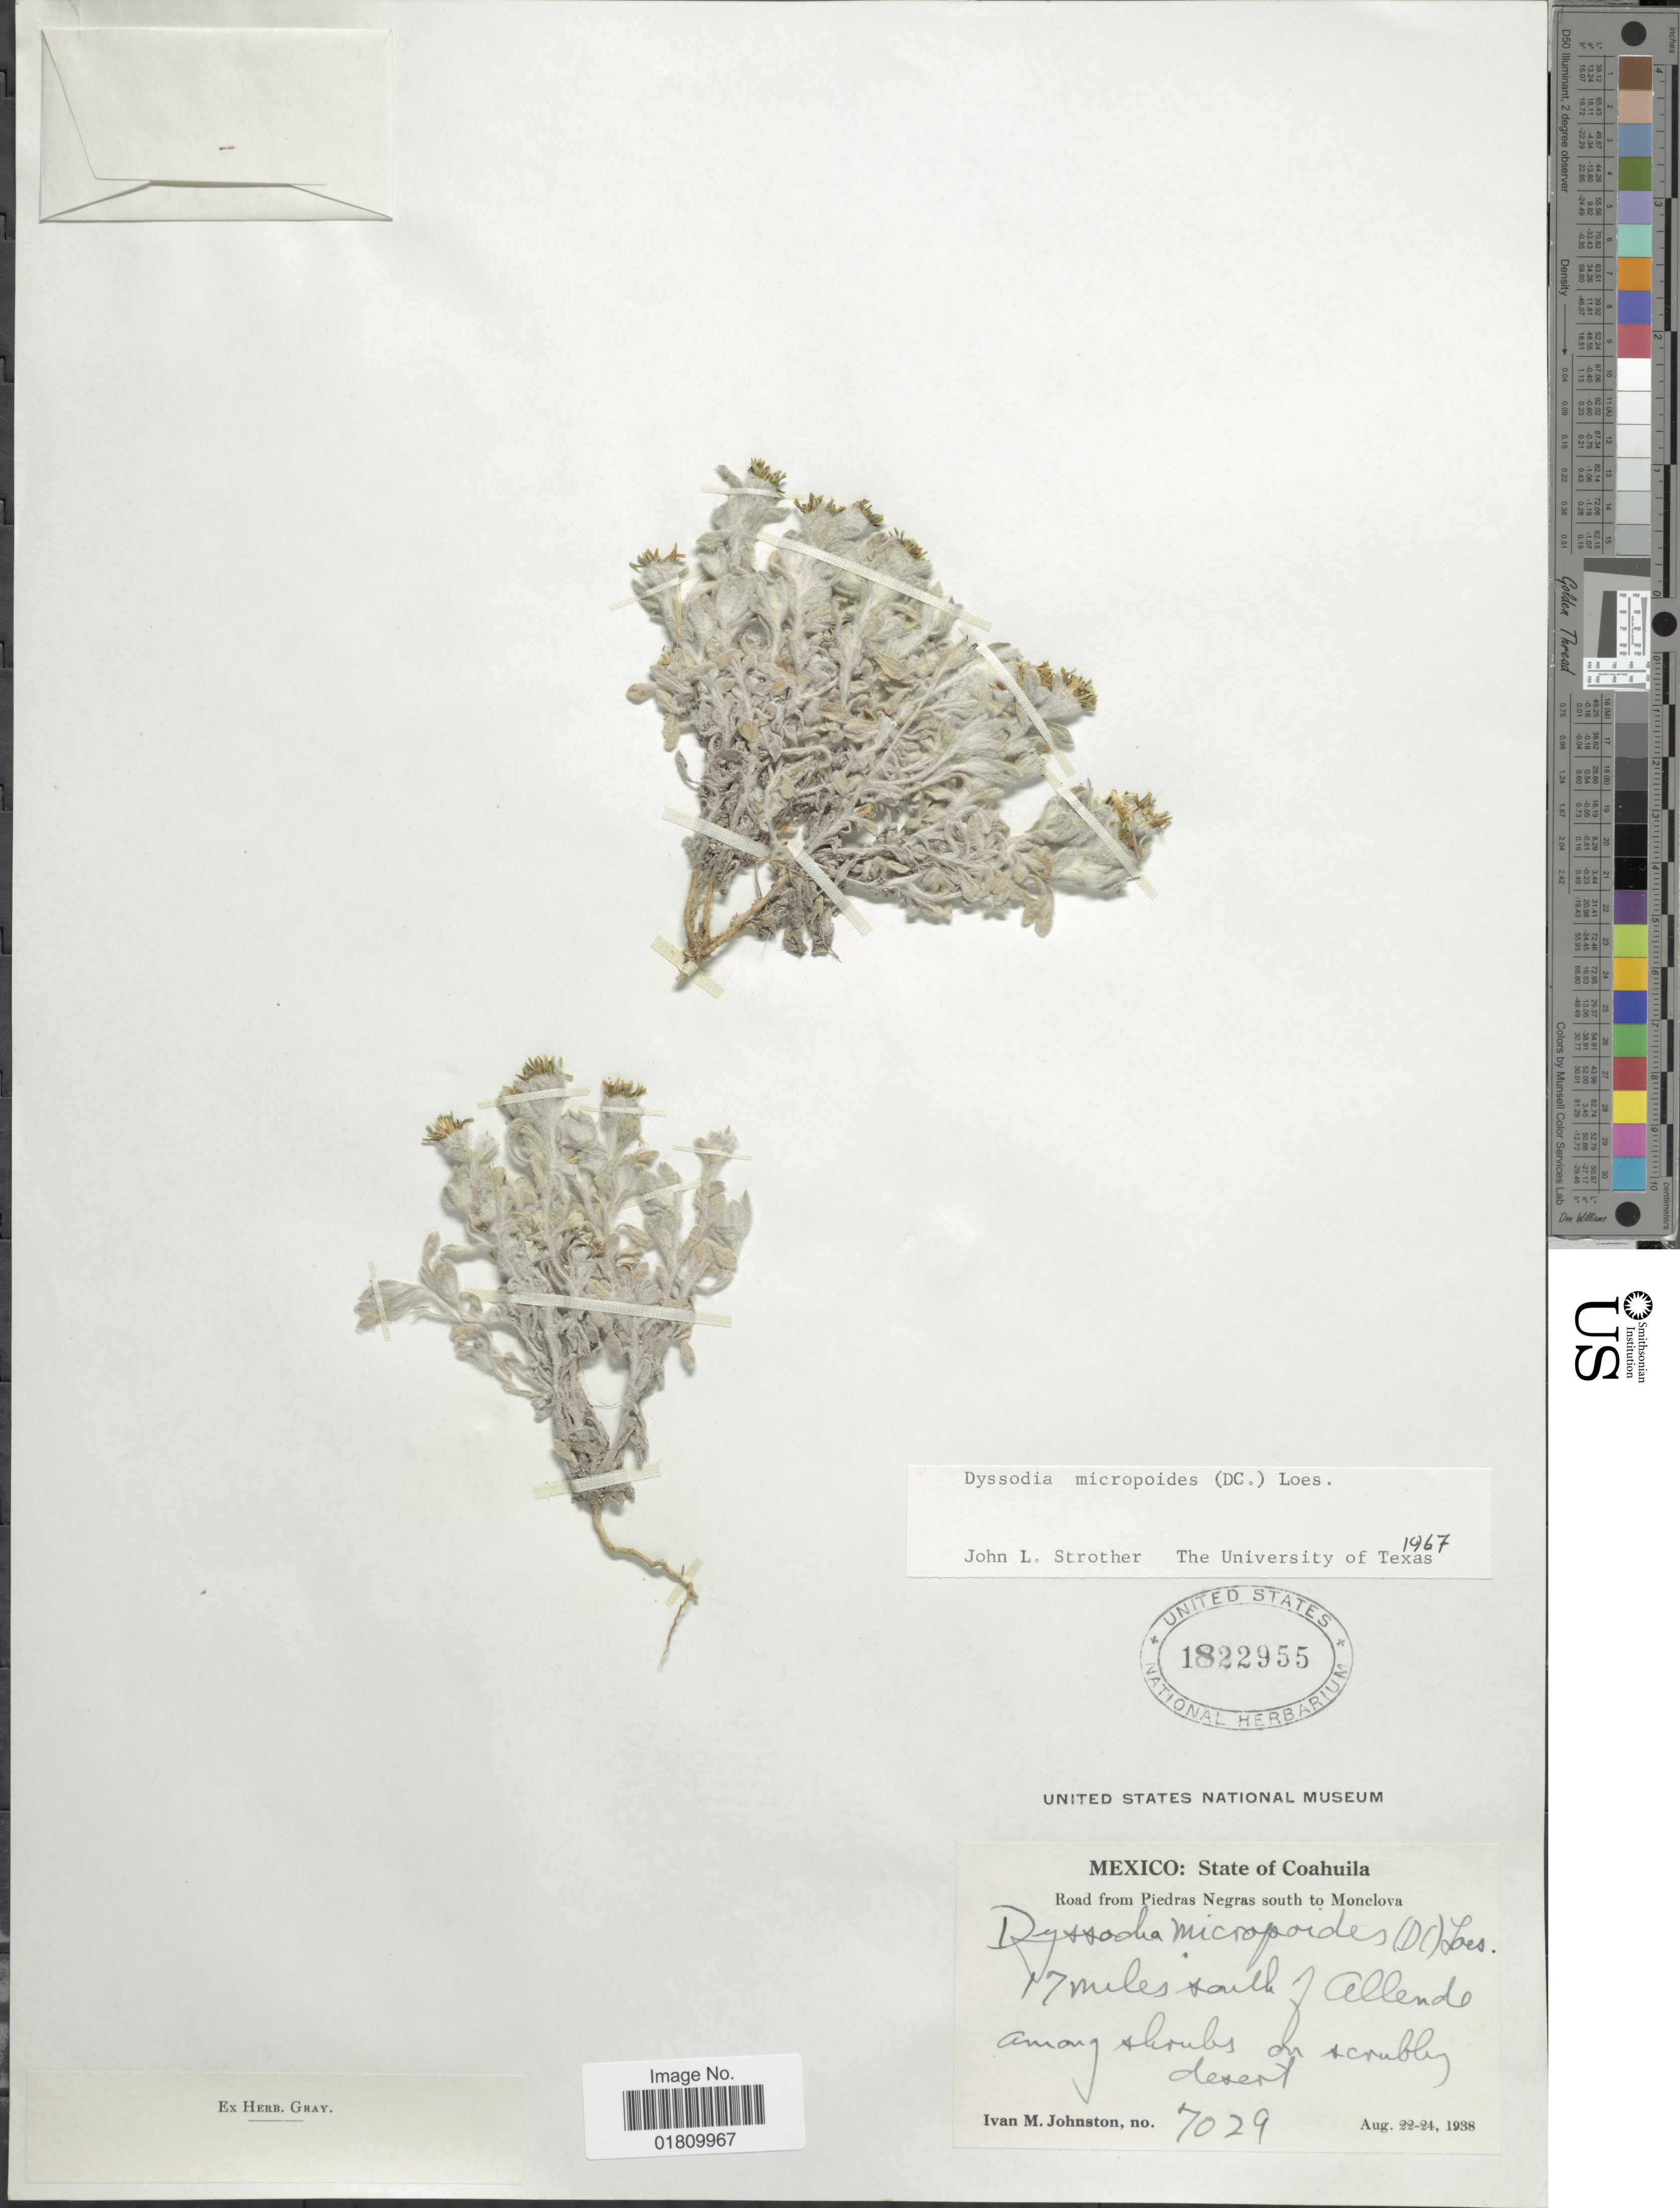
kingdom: Plantae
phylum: Tracheophyta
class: Magnoliopsida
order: Asterales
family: Asteraceae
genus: Thymophylla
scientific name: Thymophylla micropoides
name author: (DC.) Strother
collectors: I.M. Johnston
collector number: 7029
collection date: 1938-08-22/1938-08-24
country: Mexico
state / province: Coahuila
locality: road from Piedras Negras south to Monclova, 17 miles south of Allende among shrubs on scrubby desert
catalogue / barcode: US 1822955